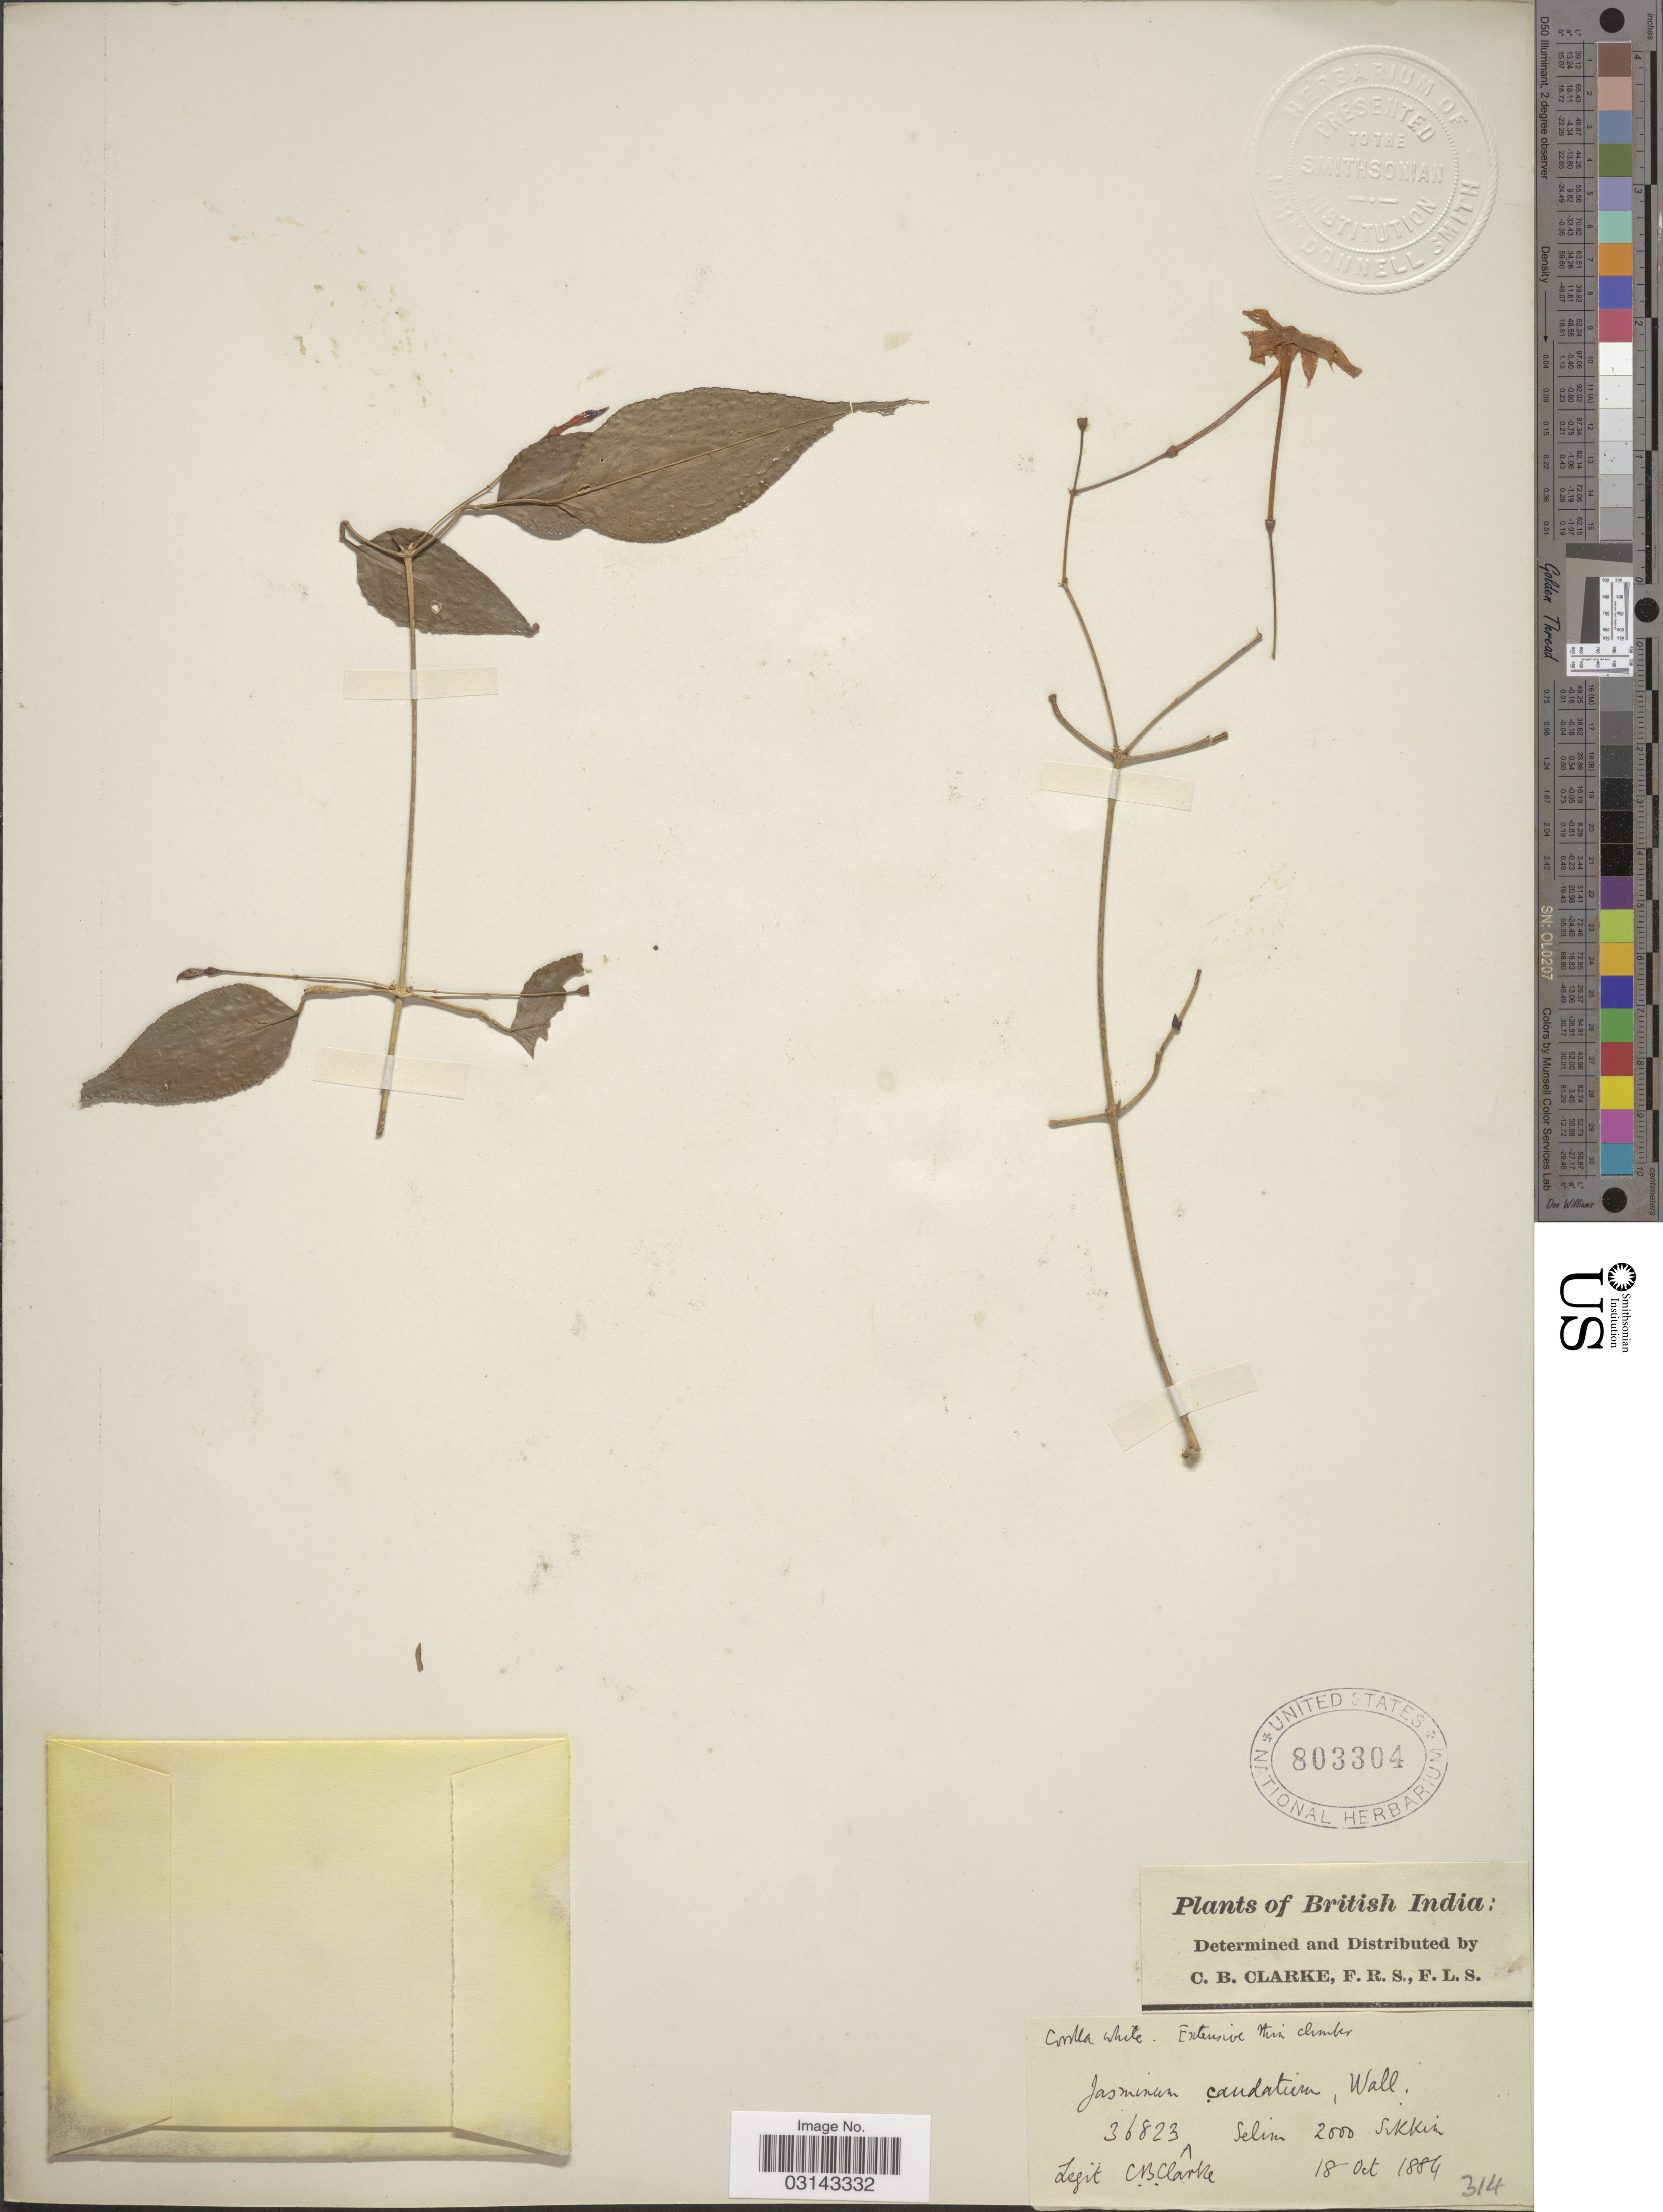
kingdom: Plantae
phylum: Tracheophyta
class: Magnoliopsida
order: Lamiales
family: Oleaceae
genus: Jasminum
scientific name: Jasminum caudatum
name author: Wall. ex Lindl.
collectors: C. B. Clarke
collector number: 36823A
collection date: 1884-10-18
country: India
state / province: Sikkim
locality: British India. Selim.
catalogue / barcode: US 803304